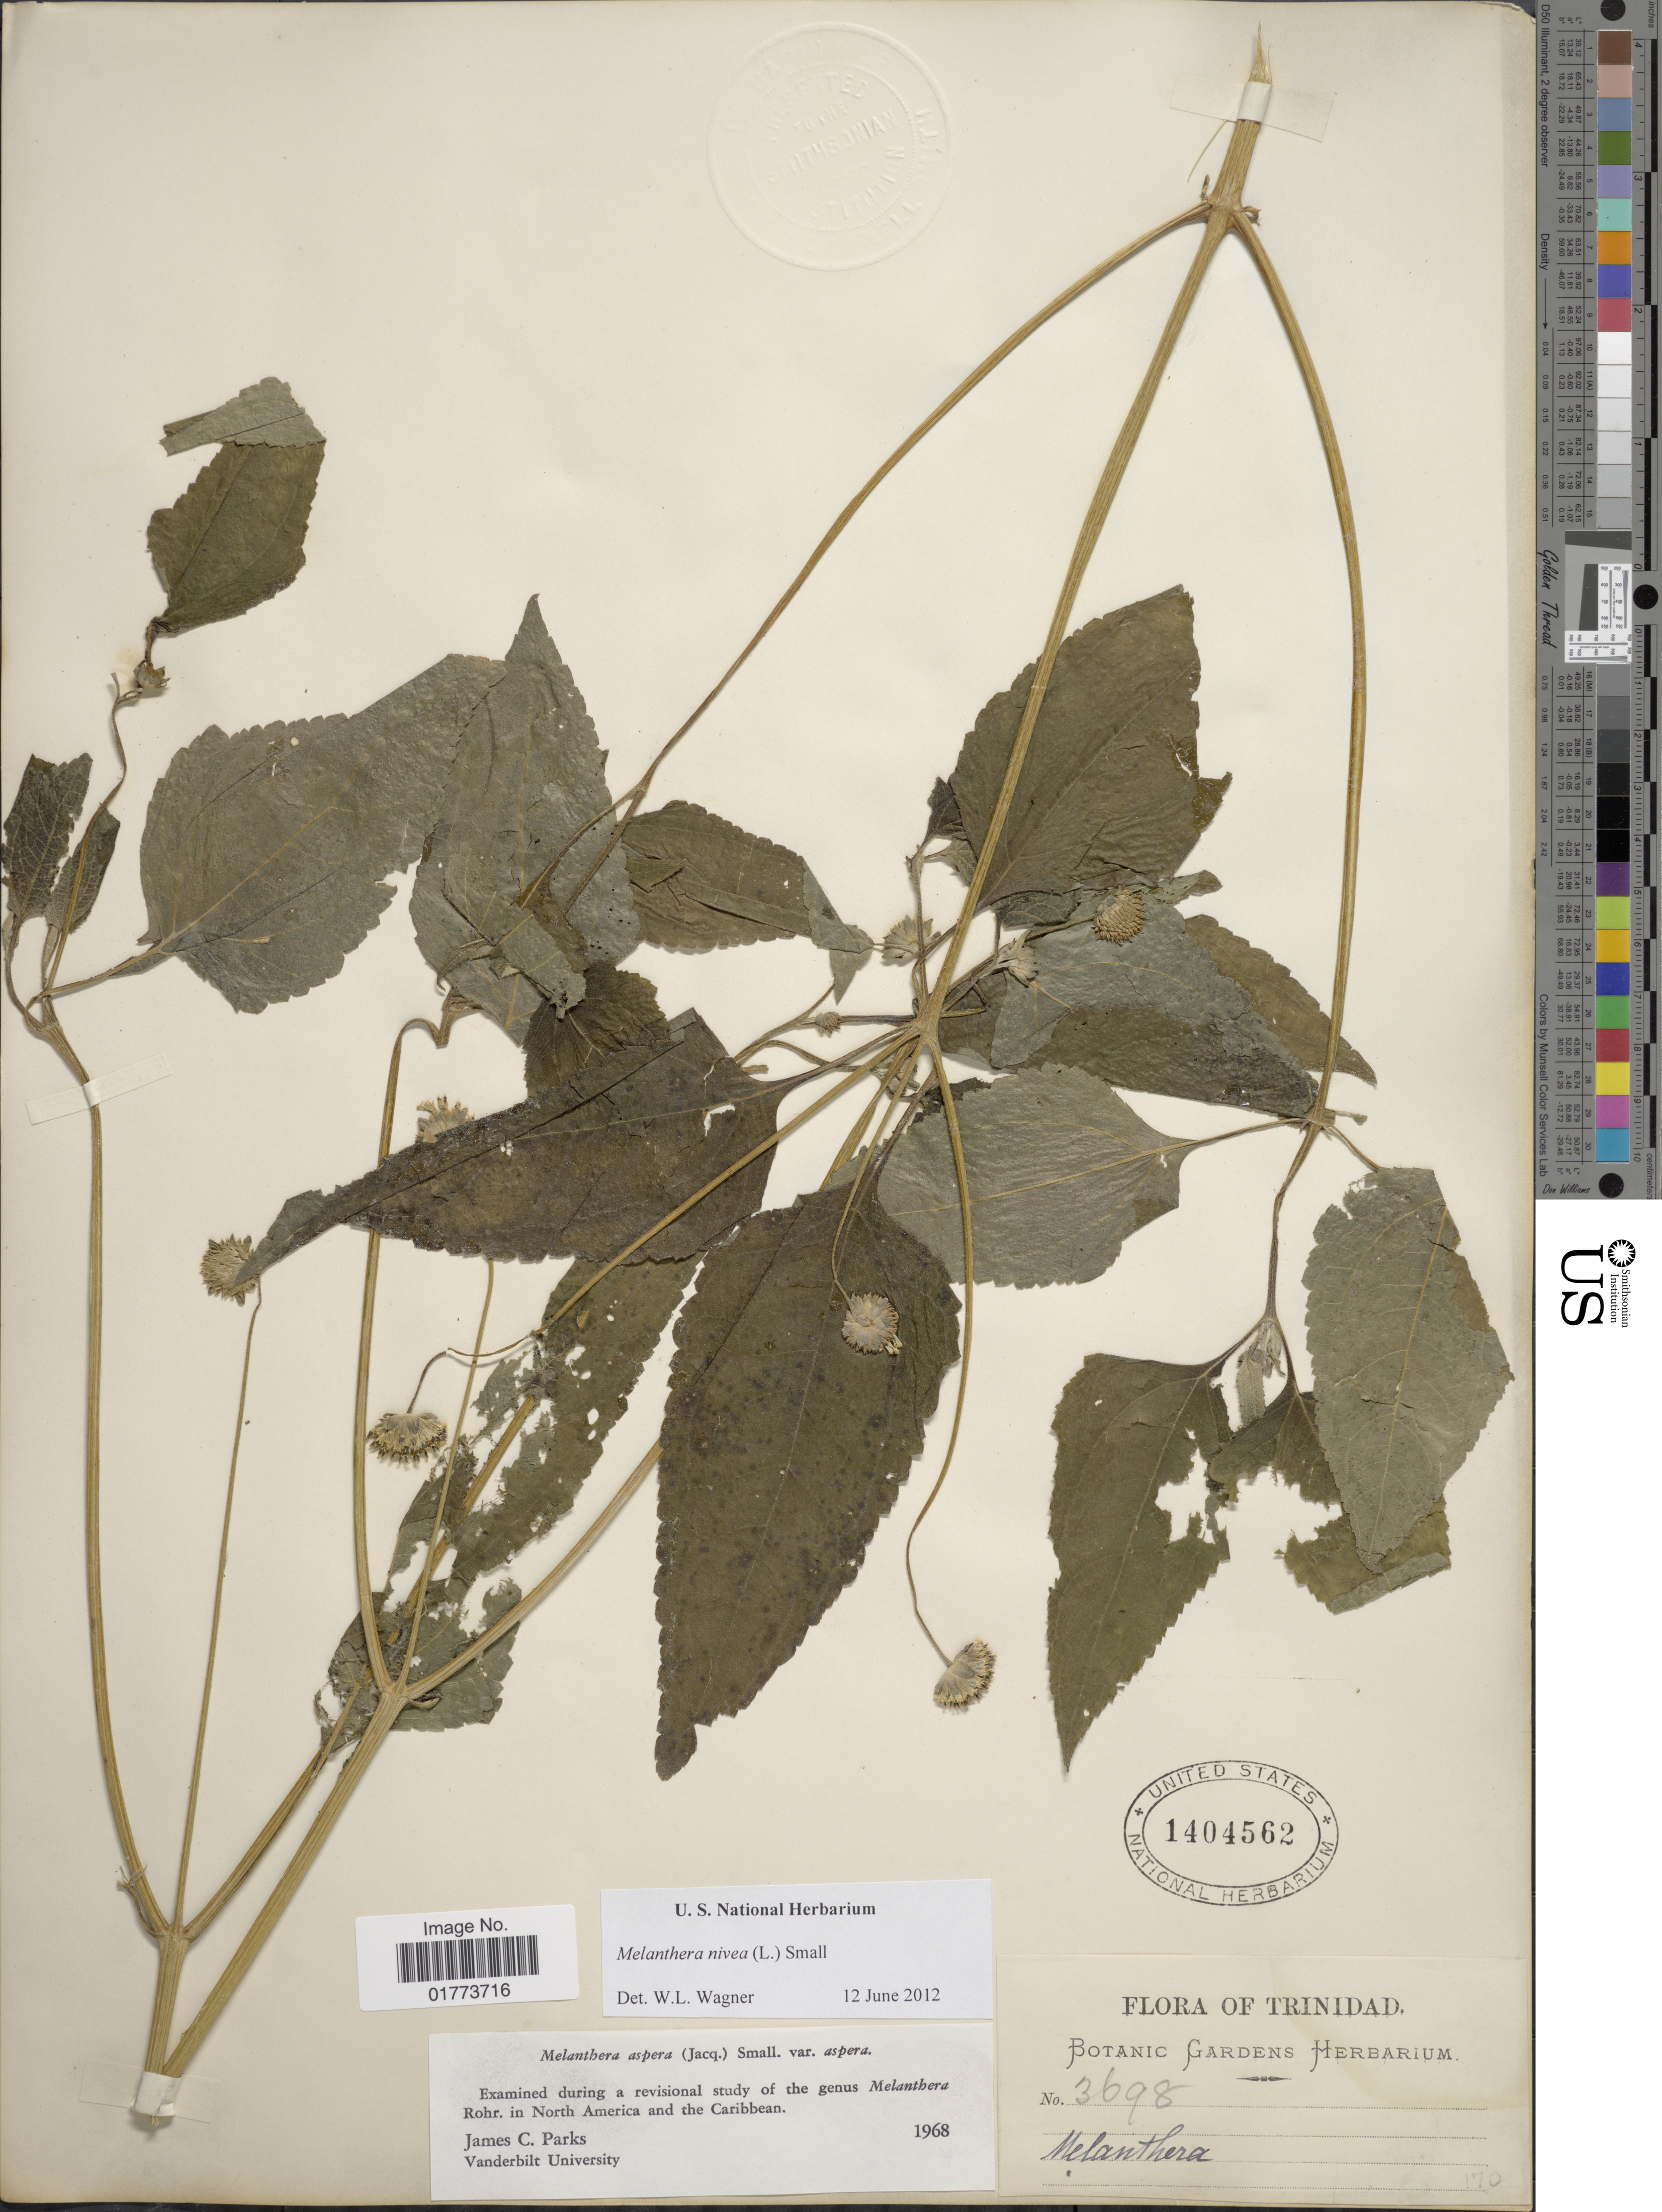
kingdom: Plantae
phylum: Tracheophyta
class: Magnoliopsida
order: Asterales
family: Asteraceae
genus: Melanthera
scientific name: Melanthera nivea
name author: (L.) Small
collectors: Botanic Gardens Herbarium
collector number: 3698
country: Trinidad and Tobago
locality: Trinidad.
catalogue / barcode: US 1404562